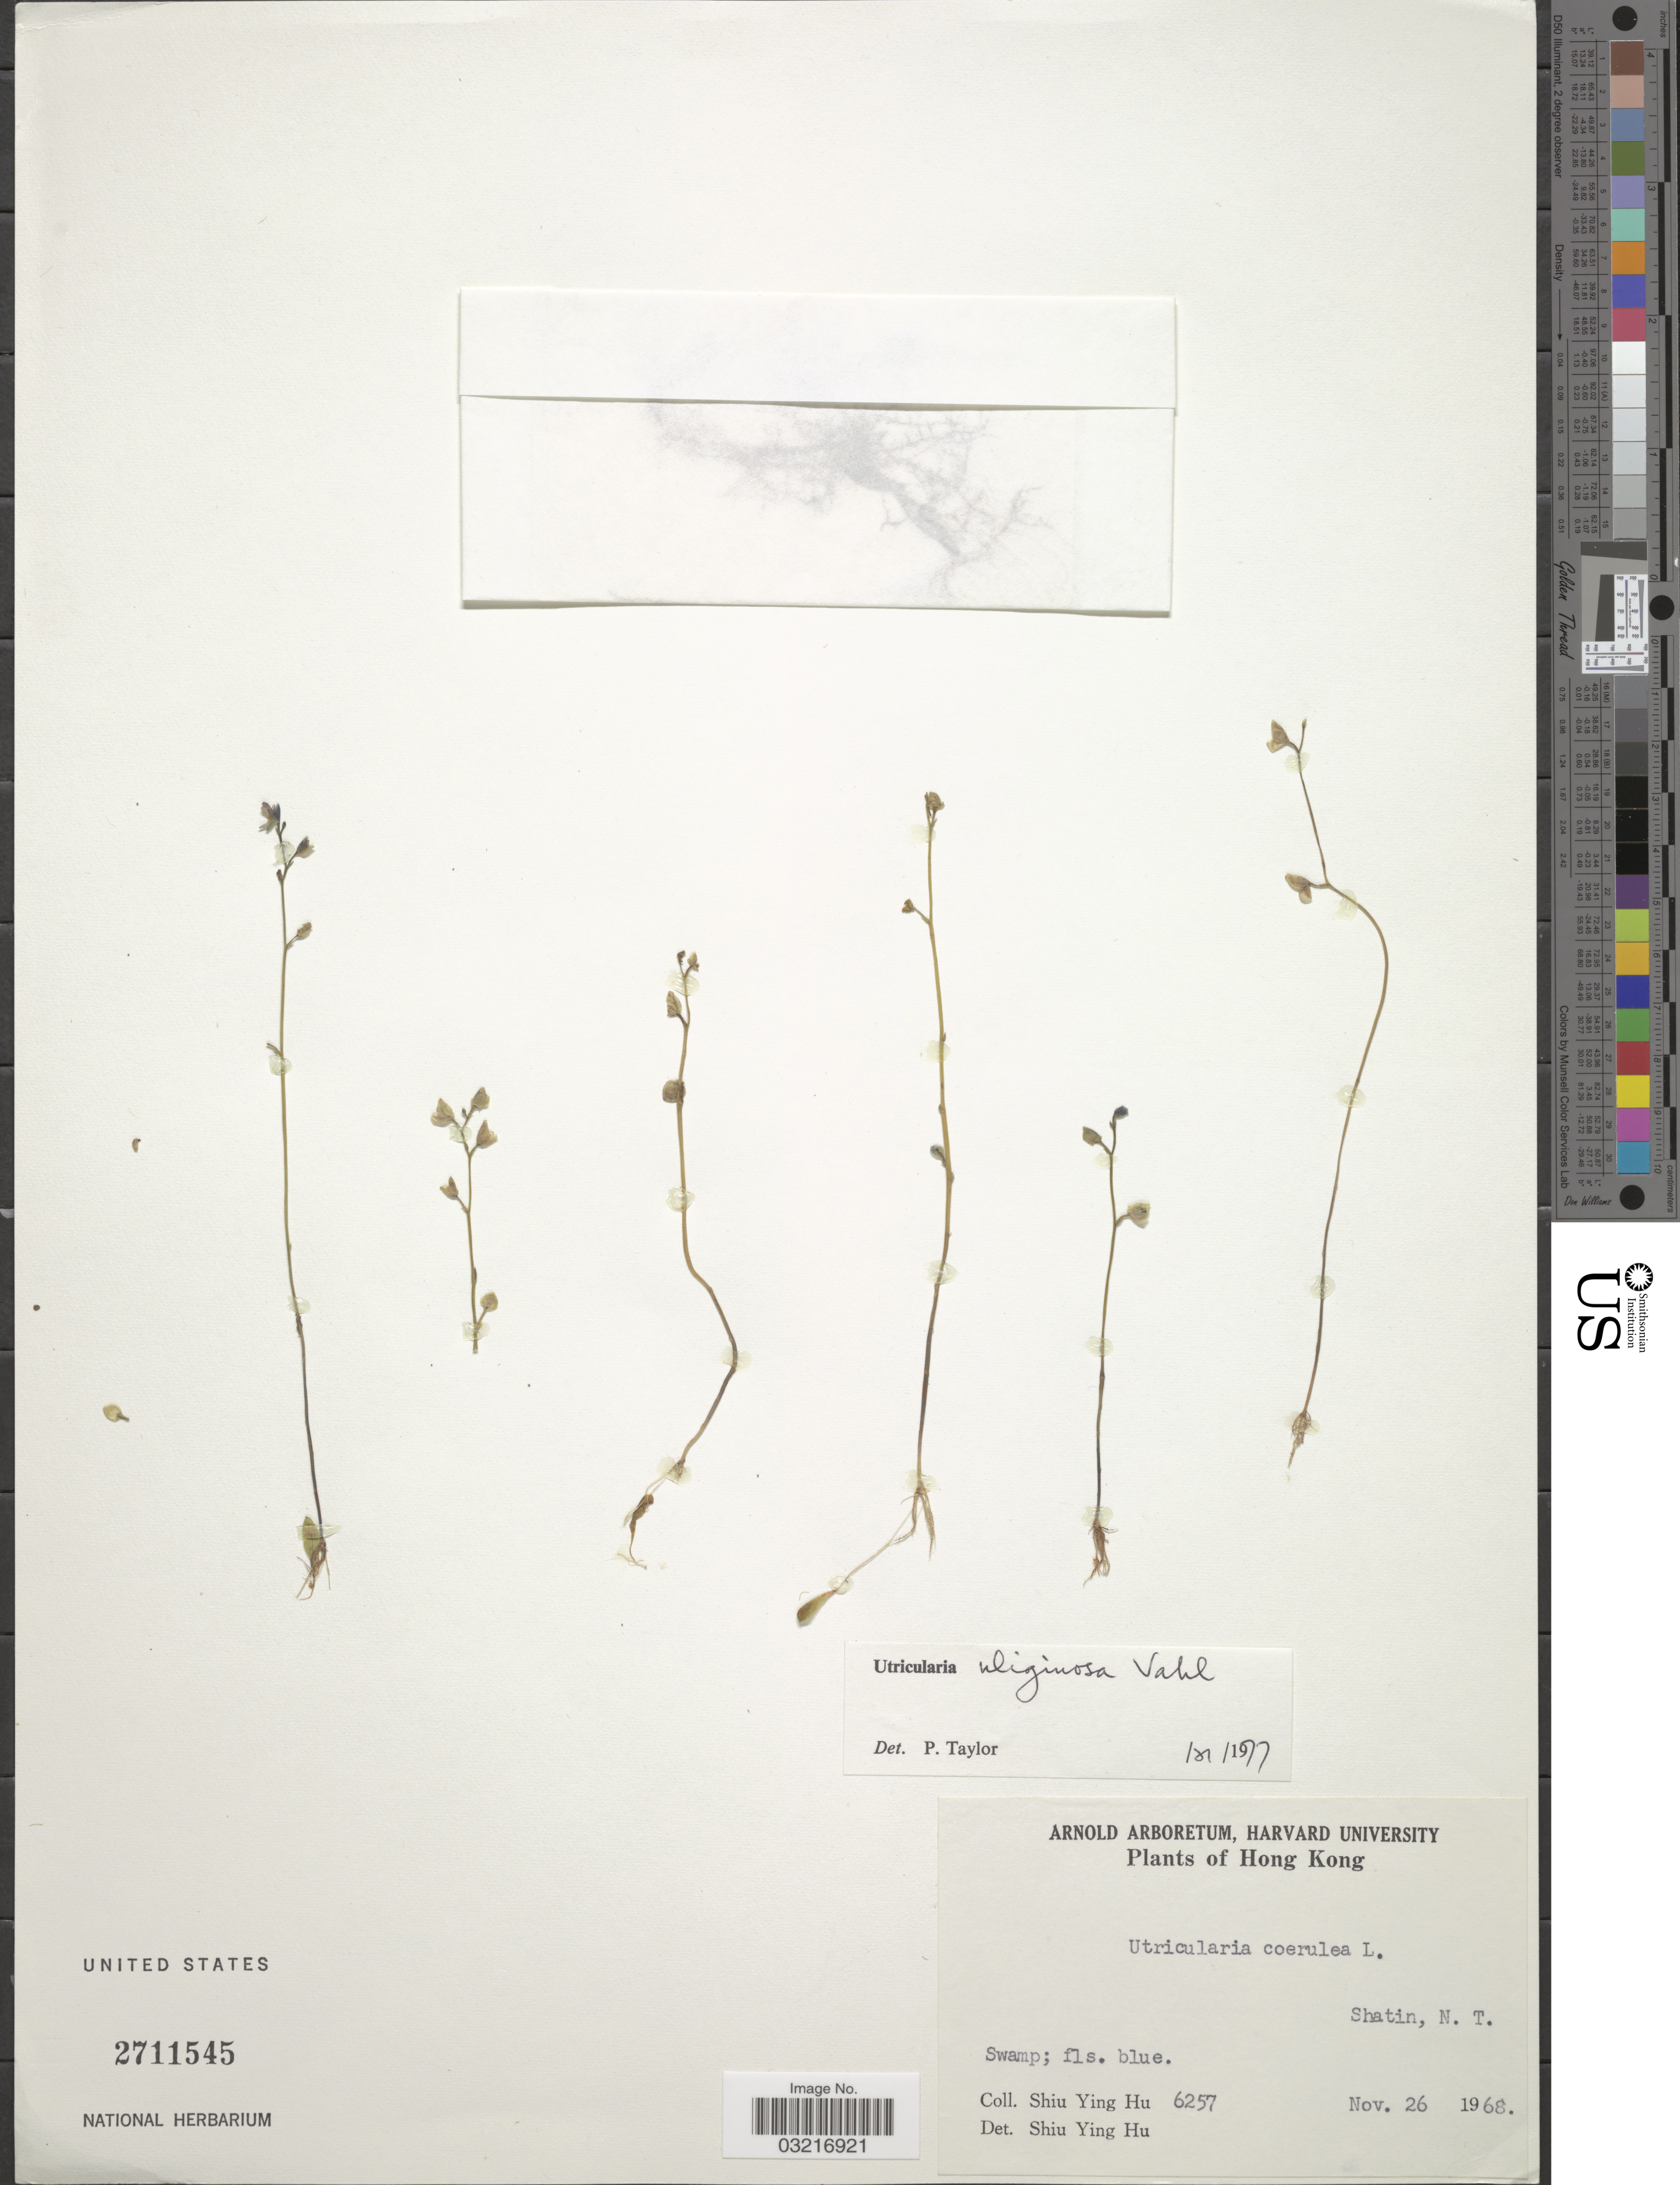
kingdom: Plantae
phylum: Tracheophyta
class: Magnoliopsida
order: Lamiales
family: Lentibulariaceae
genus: Utricularia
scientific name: Utricularia uliginosa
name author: Vahl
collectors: S. Y. Hu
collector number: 6257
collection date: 1968-11-26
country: China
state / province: Hong Kong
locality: Shatin, N.T.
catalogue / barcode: US 2711545